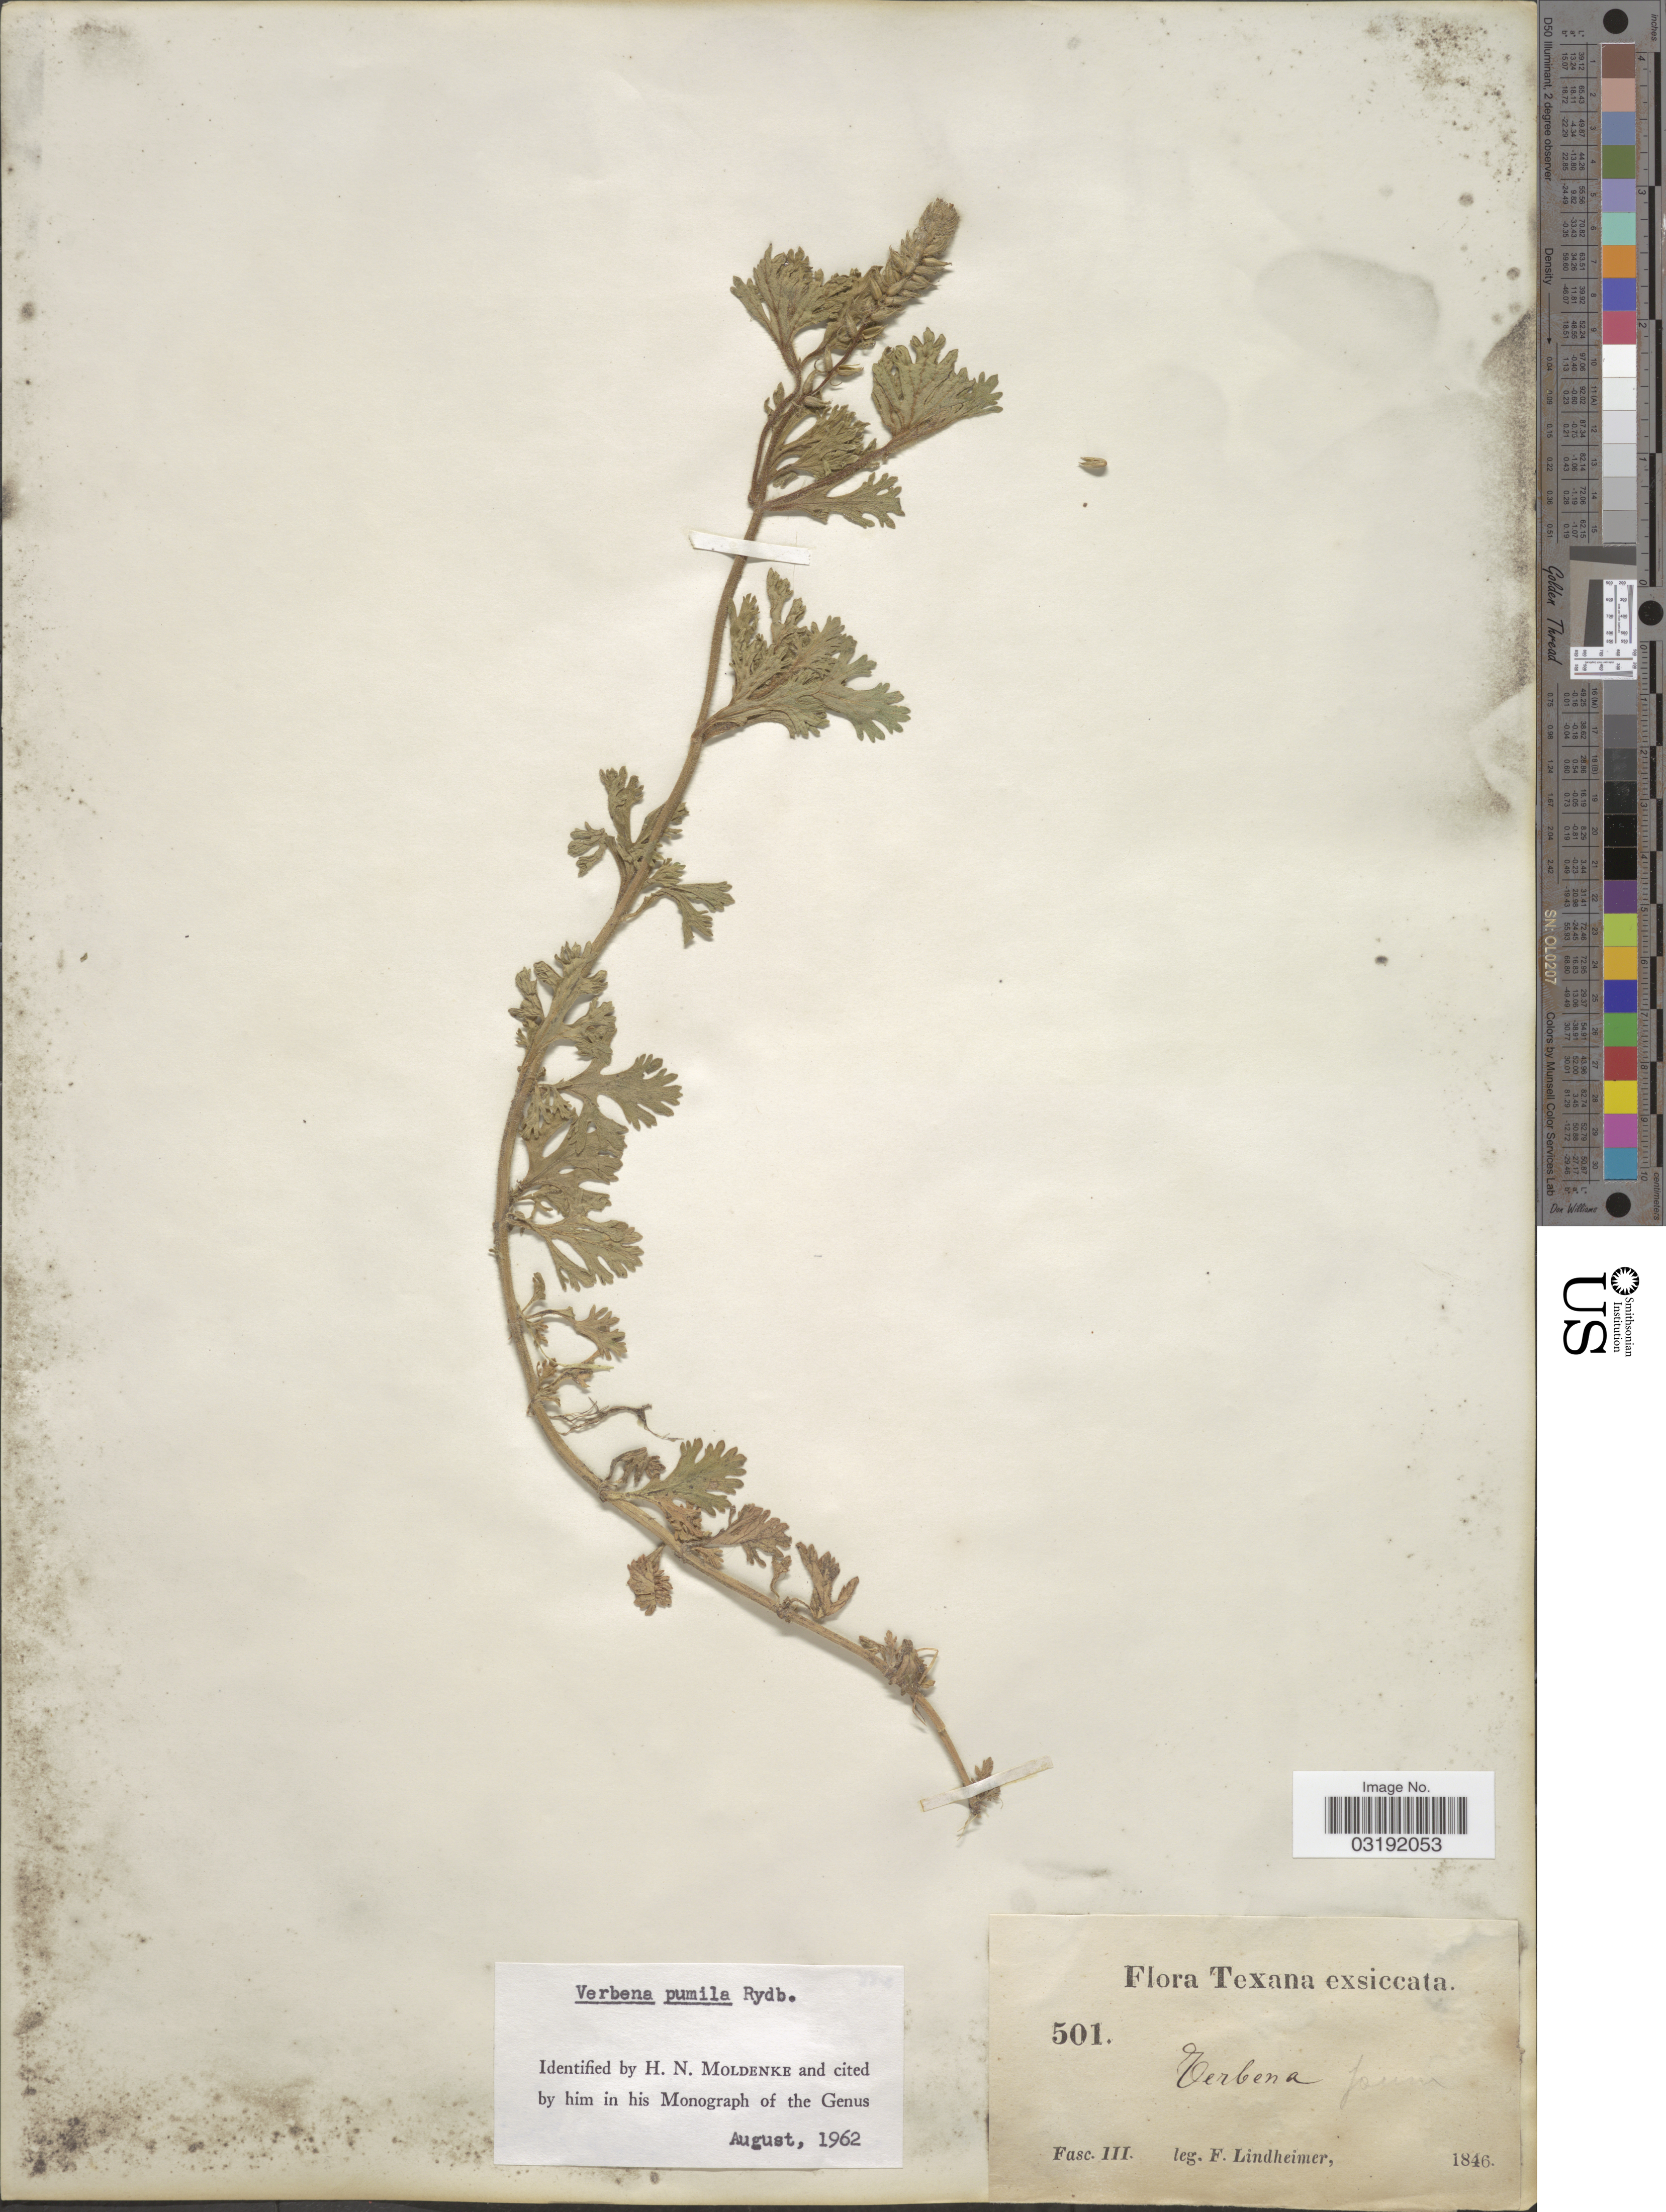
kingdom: Plantae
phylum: Tracheophyta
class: Magnoliopsida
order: Lamiales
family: Verbenaceae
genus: Verbena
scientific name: Verbena pumila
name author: Rydb.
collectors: F. Lindheimer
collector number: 501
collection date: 1846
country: United States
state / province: Texas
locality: Fasc III.